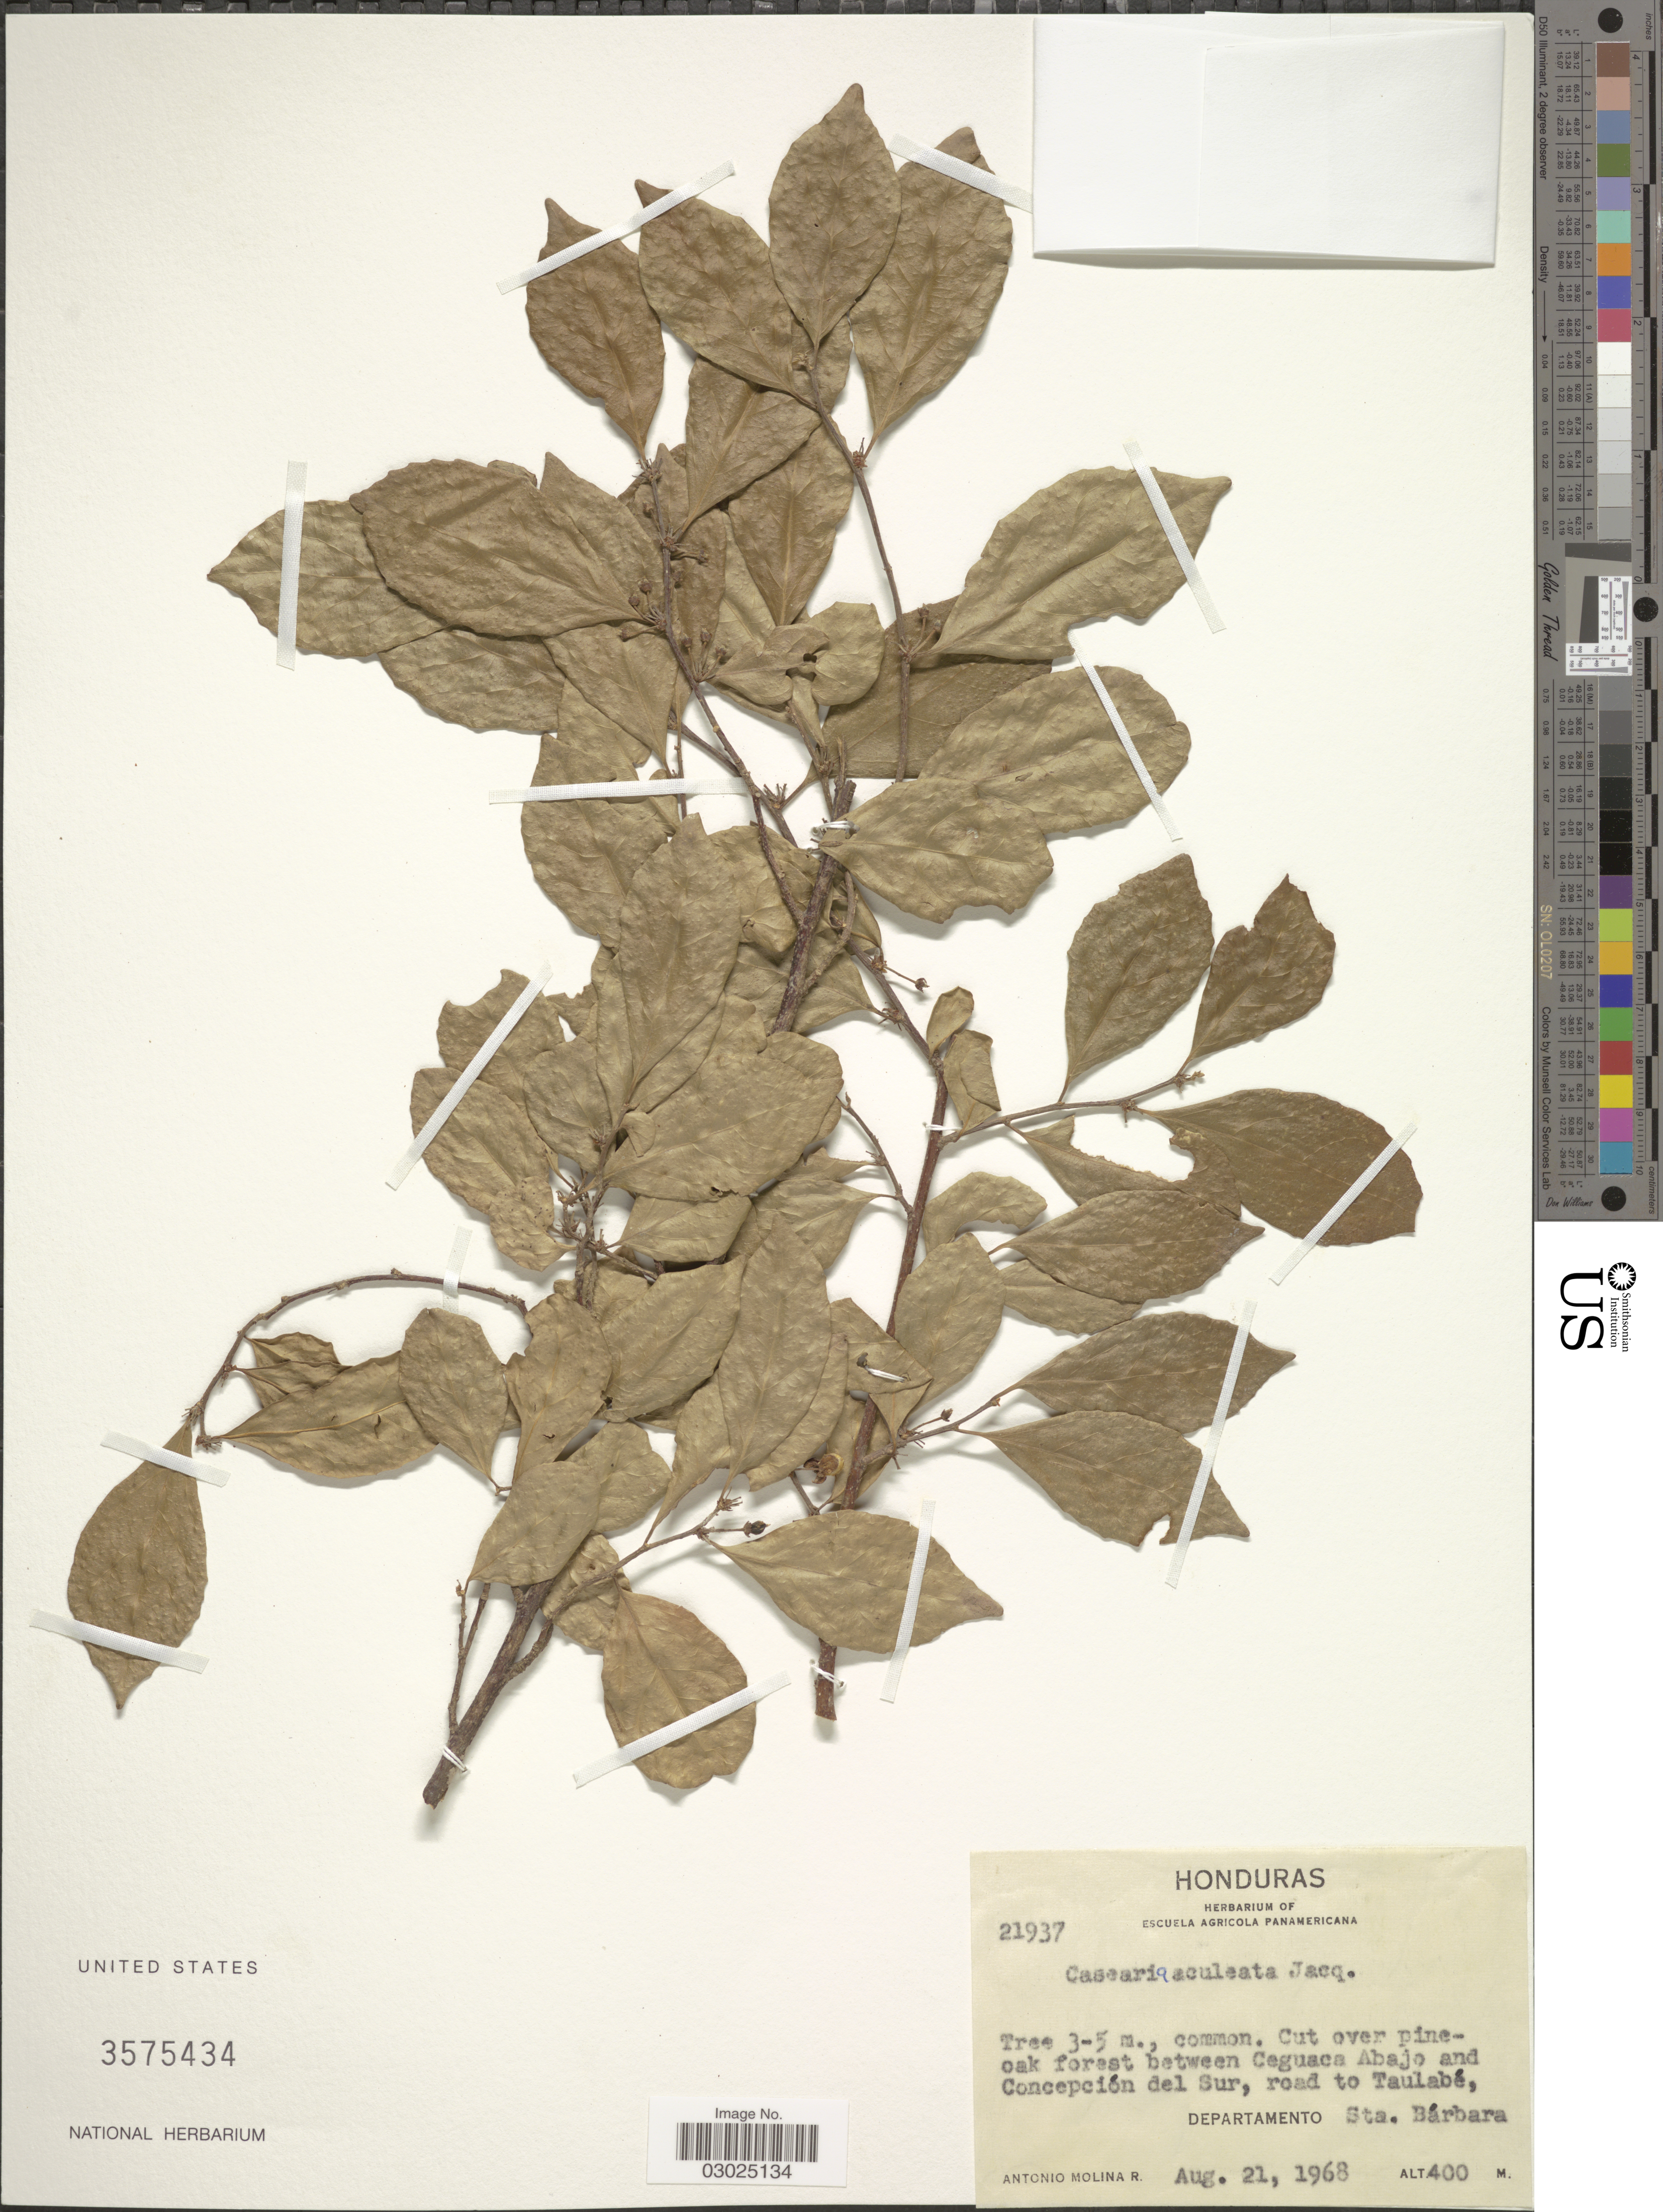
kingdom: Plantae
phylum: Tracheophyta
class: Magnoliopsida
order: Malpighiales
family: Salicaceae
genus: Casearia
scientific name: Casearia aculeata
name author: Jacq.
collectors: A. Molina R.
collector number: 21937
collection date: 1968-08-21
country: Honduras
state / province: Santa Bárbara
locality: Cut over pine-oak forest between Ceguaca Abajo and Concepción del Sur, road to Taulabé. Departamento Sta. Bárbara.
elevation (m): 400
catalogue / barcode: US 3575434